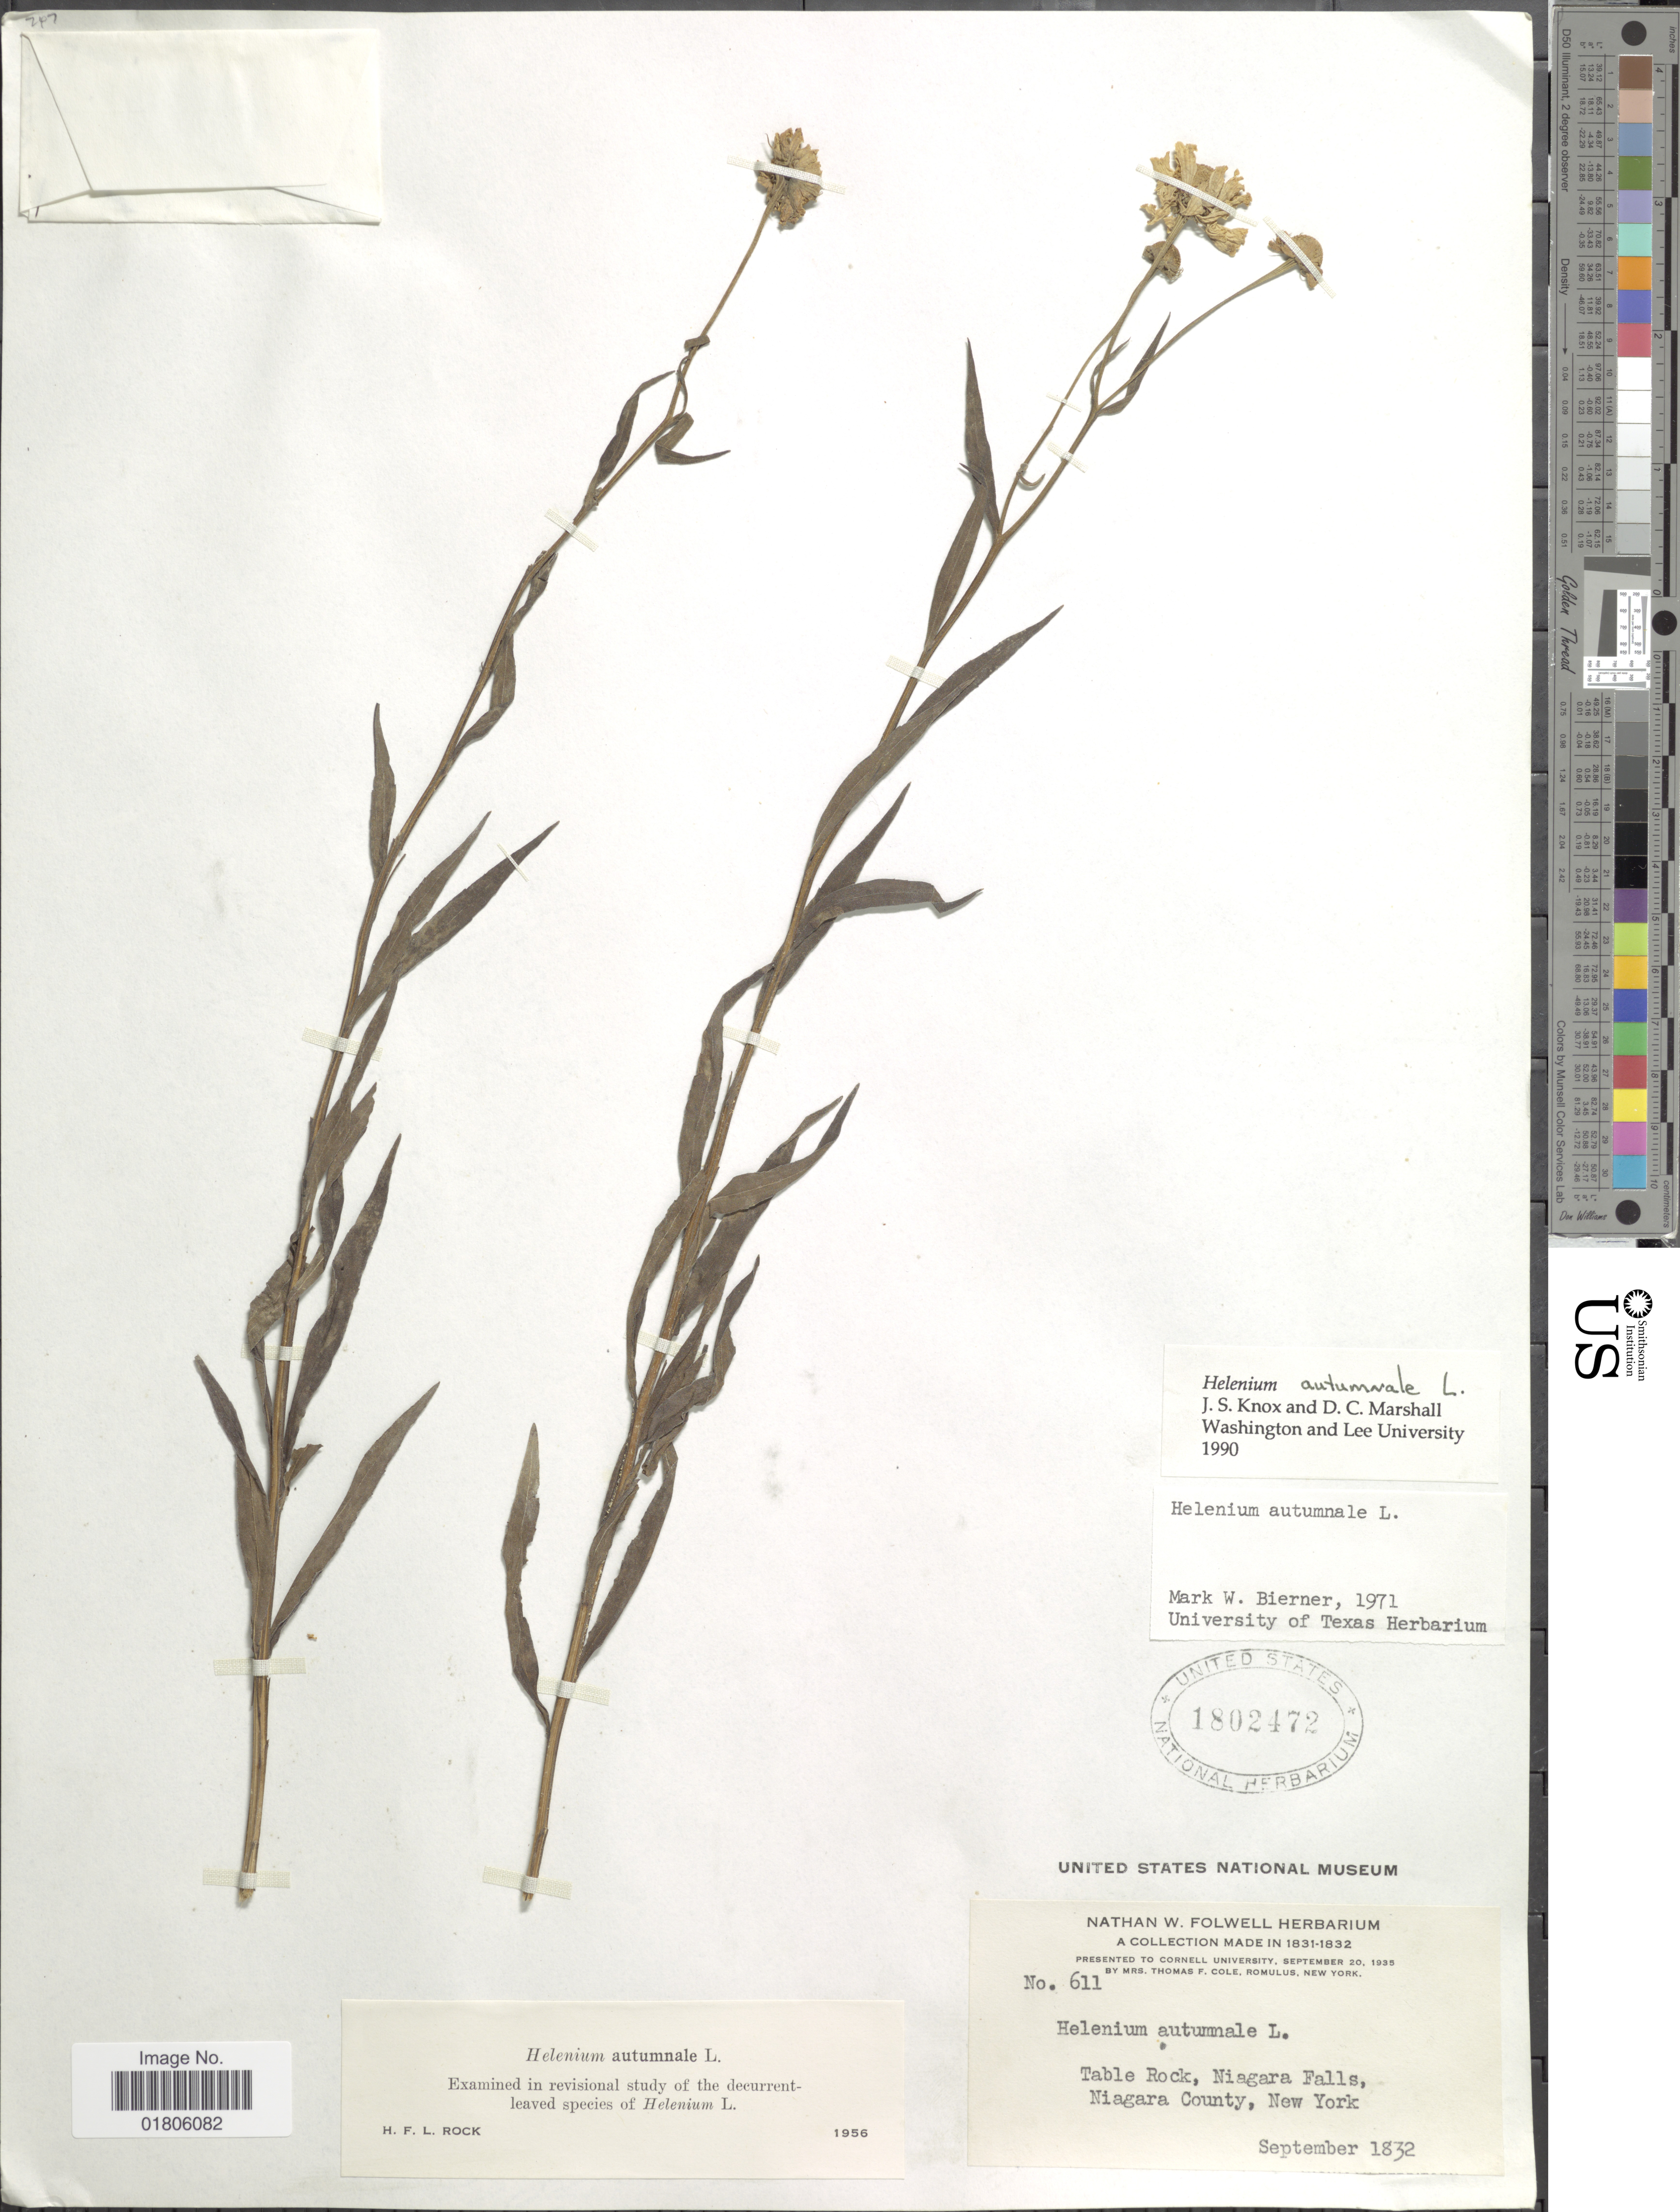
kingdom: Plantae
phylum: Tracheophyta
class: Magnoliopsida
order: Asterales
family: Asteraceae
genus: Helenium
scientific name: Helenium autumnale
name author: L.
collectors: T. Cole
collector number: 611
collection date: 1832-09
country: United States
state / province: New York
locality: Table Rock, Niagara Falls, Niagara County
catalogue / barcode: US 1902472